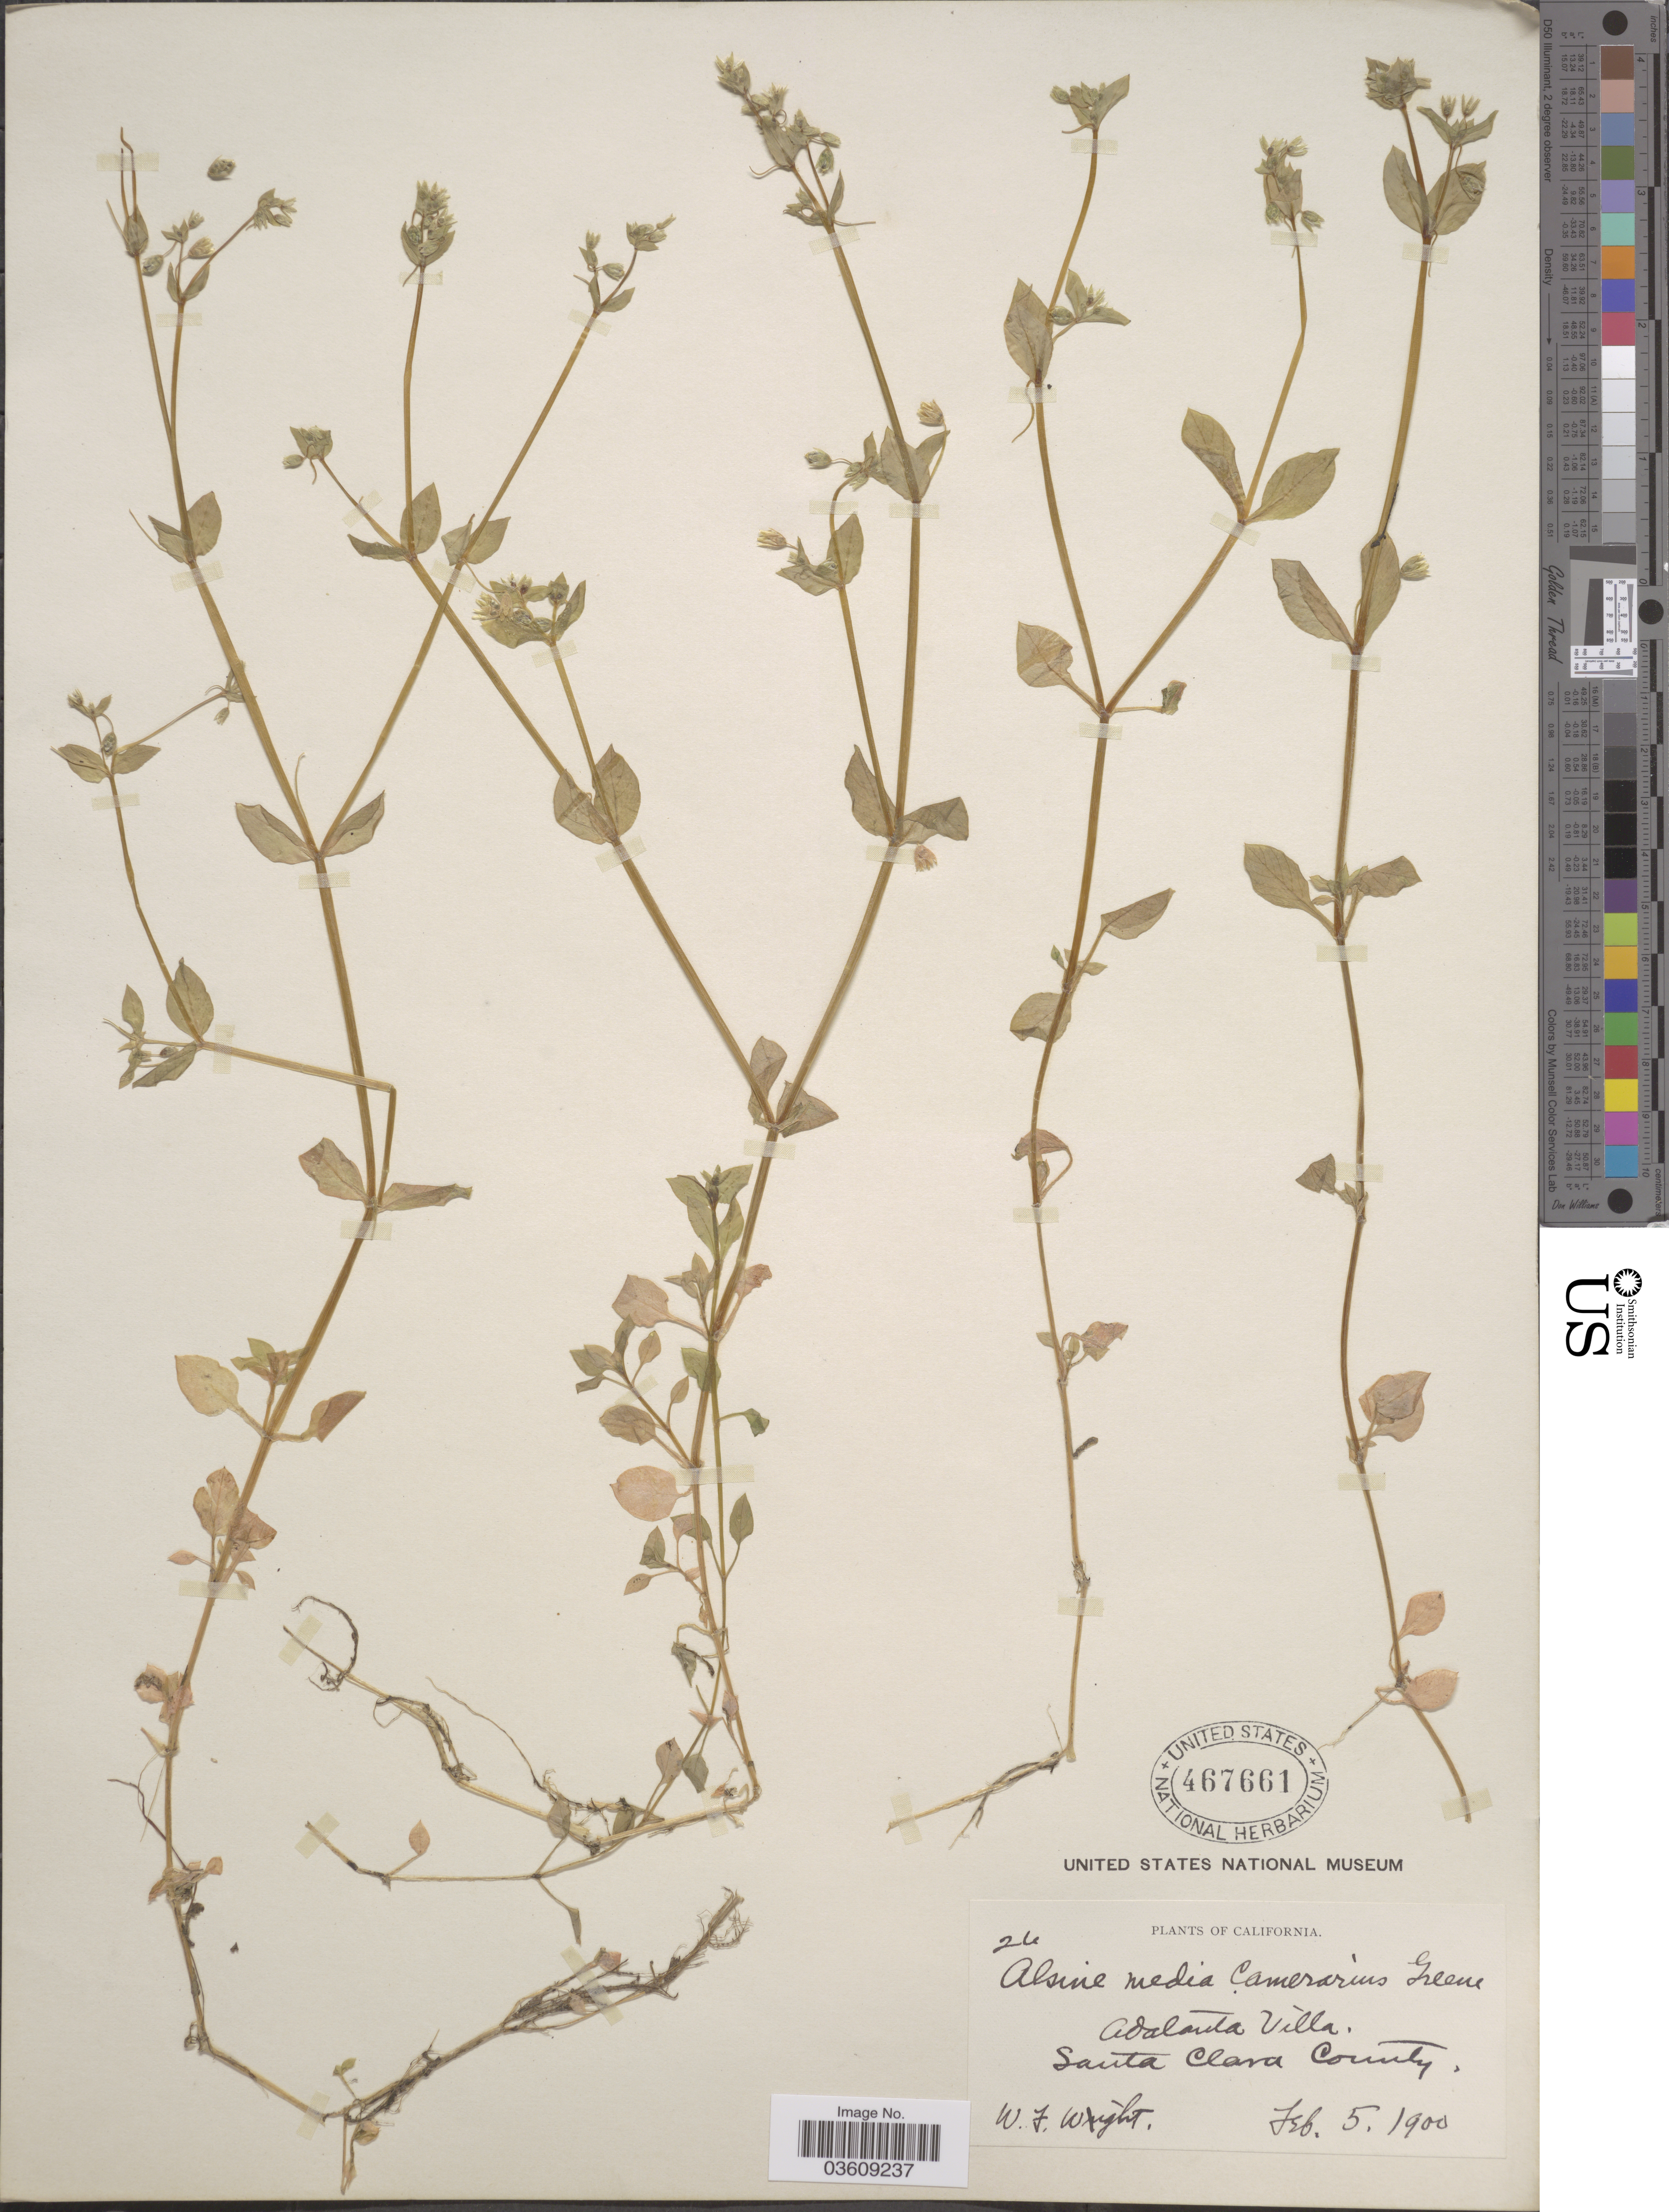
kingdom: Plantae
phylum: Tracheophyta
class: Magnoliopsida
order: Caryophyllales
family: Caryophyllaceae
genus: Stellaria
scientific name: Stellaria media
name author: (L.) Vill.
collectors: W. Wight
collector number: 26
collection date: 1900-02-05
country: United States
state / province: California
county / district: Santa Clara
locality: Adalanta Villa. Santa Clara County.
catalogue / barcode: US 467661